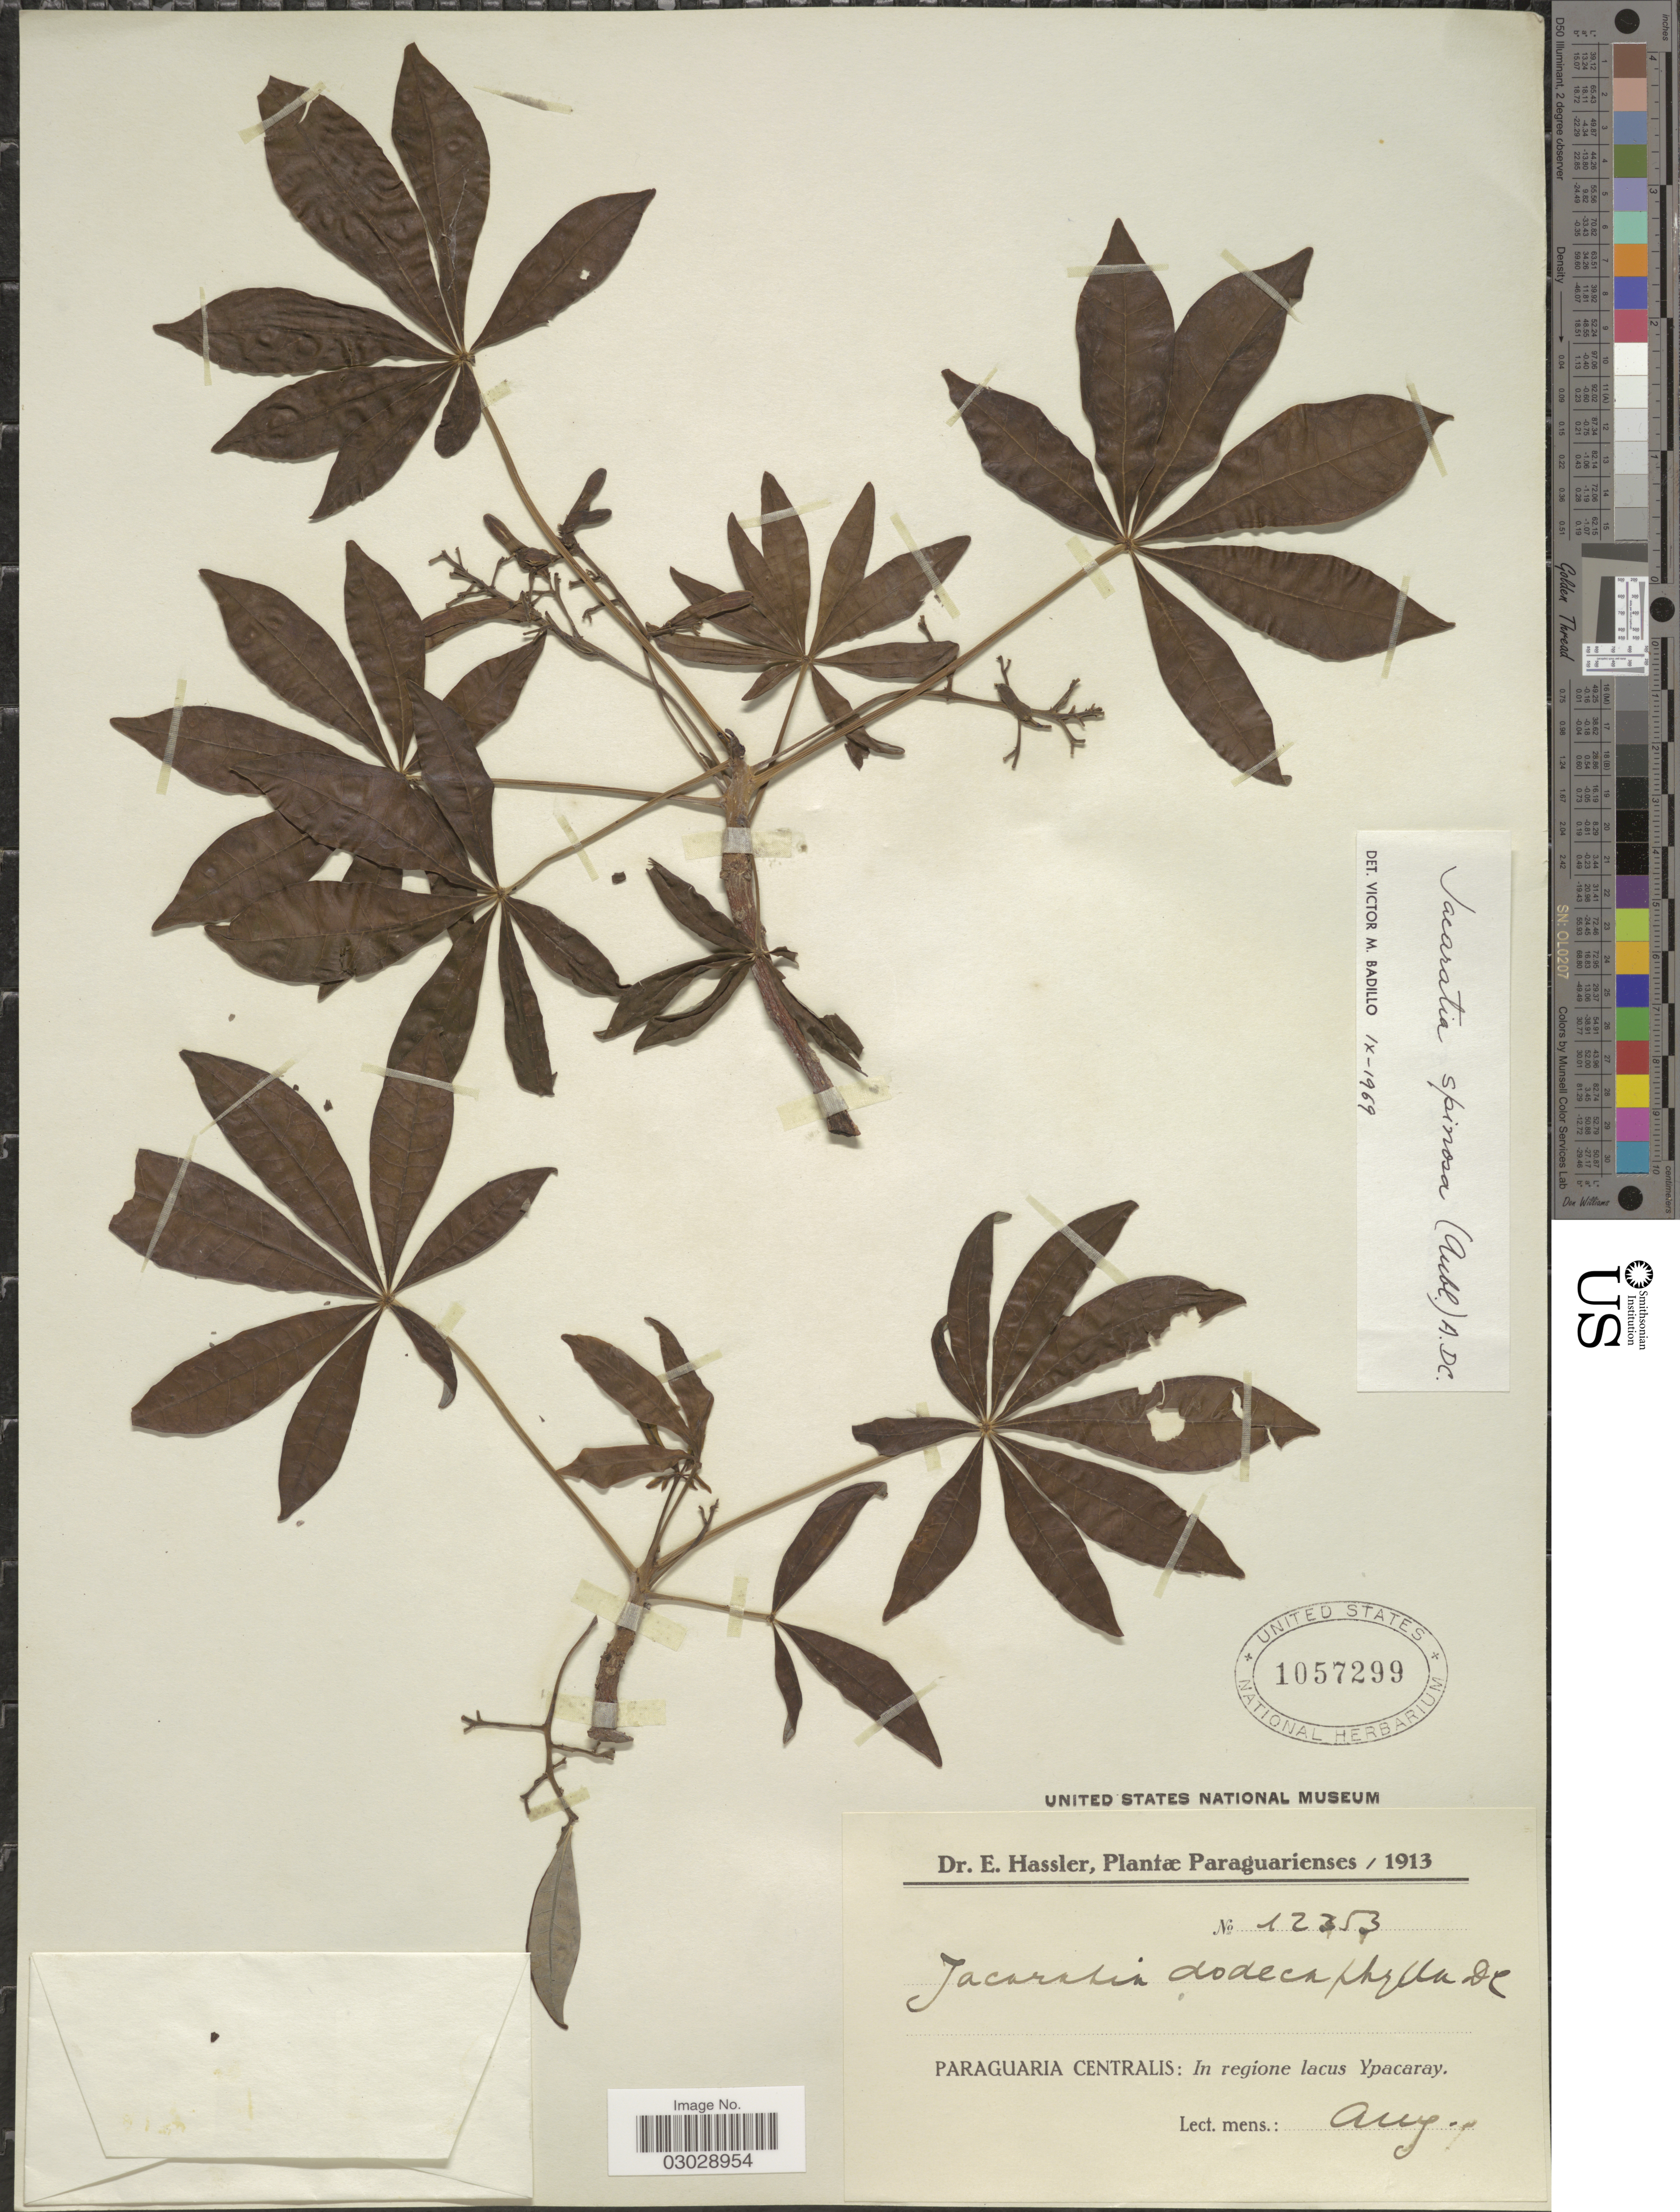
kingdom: Plantae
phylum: Tracheophyta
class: Magnoliopsida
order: Brassicales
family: Caricaceae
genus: Jacaratia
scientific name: Jacaratia spinosa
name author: (Aubl.) A. DC.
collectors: E. Hassler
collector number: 12353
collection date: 1913-08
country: Paraguay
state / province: Paraguari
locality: Paraguaria Centralis: In regione lacus Ypacaray.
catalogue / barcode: US 1057299